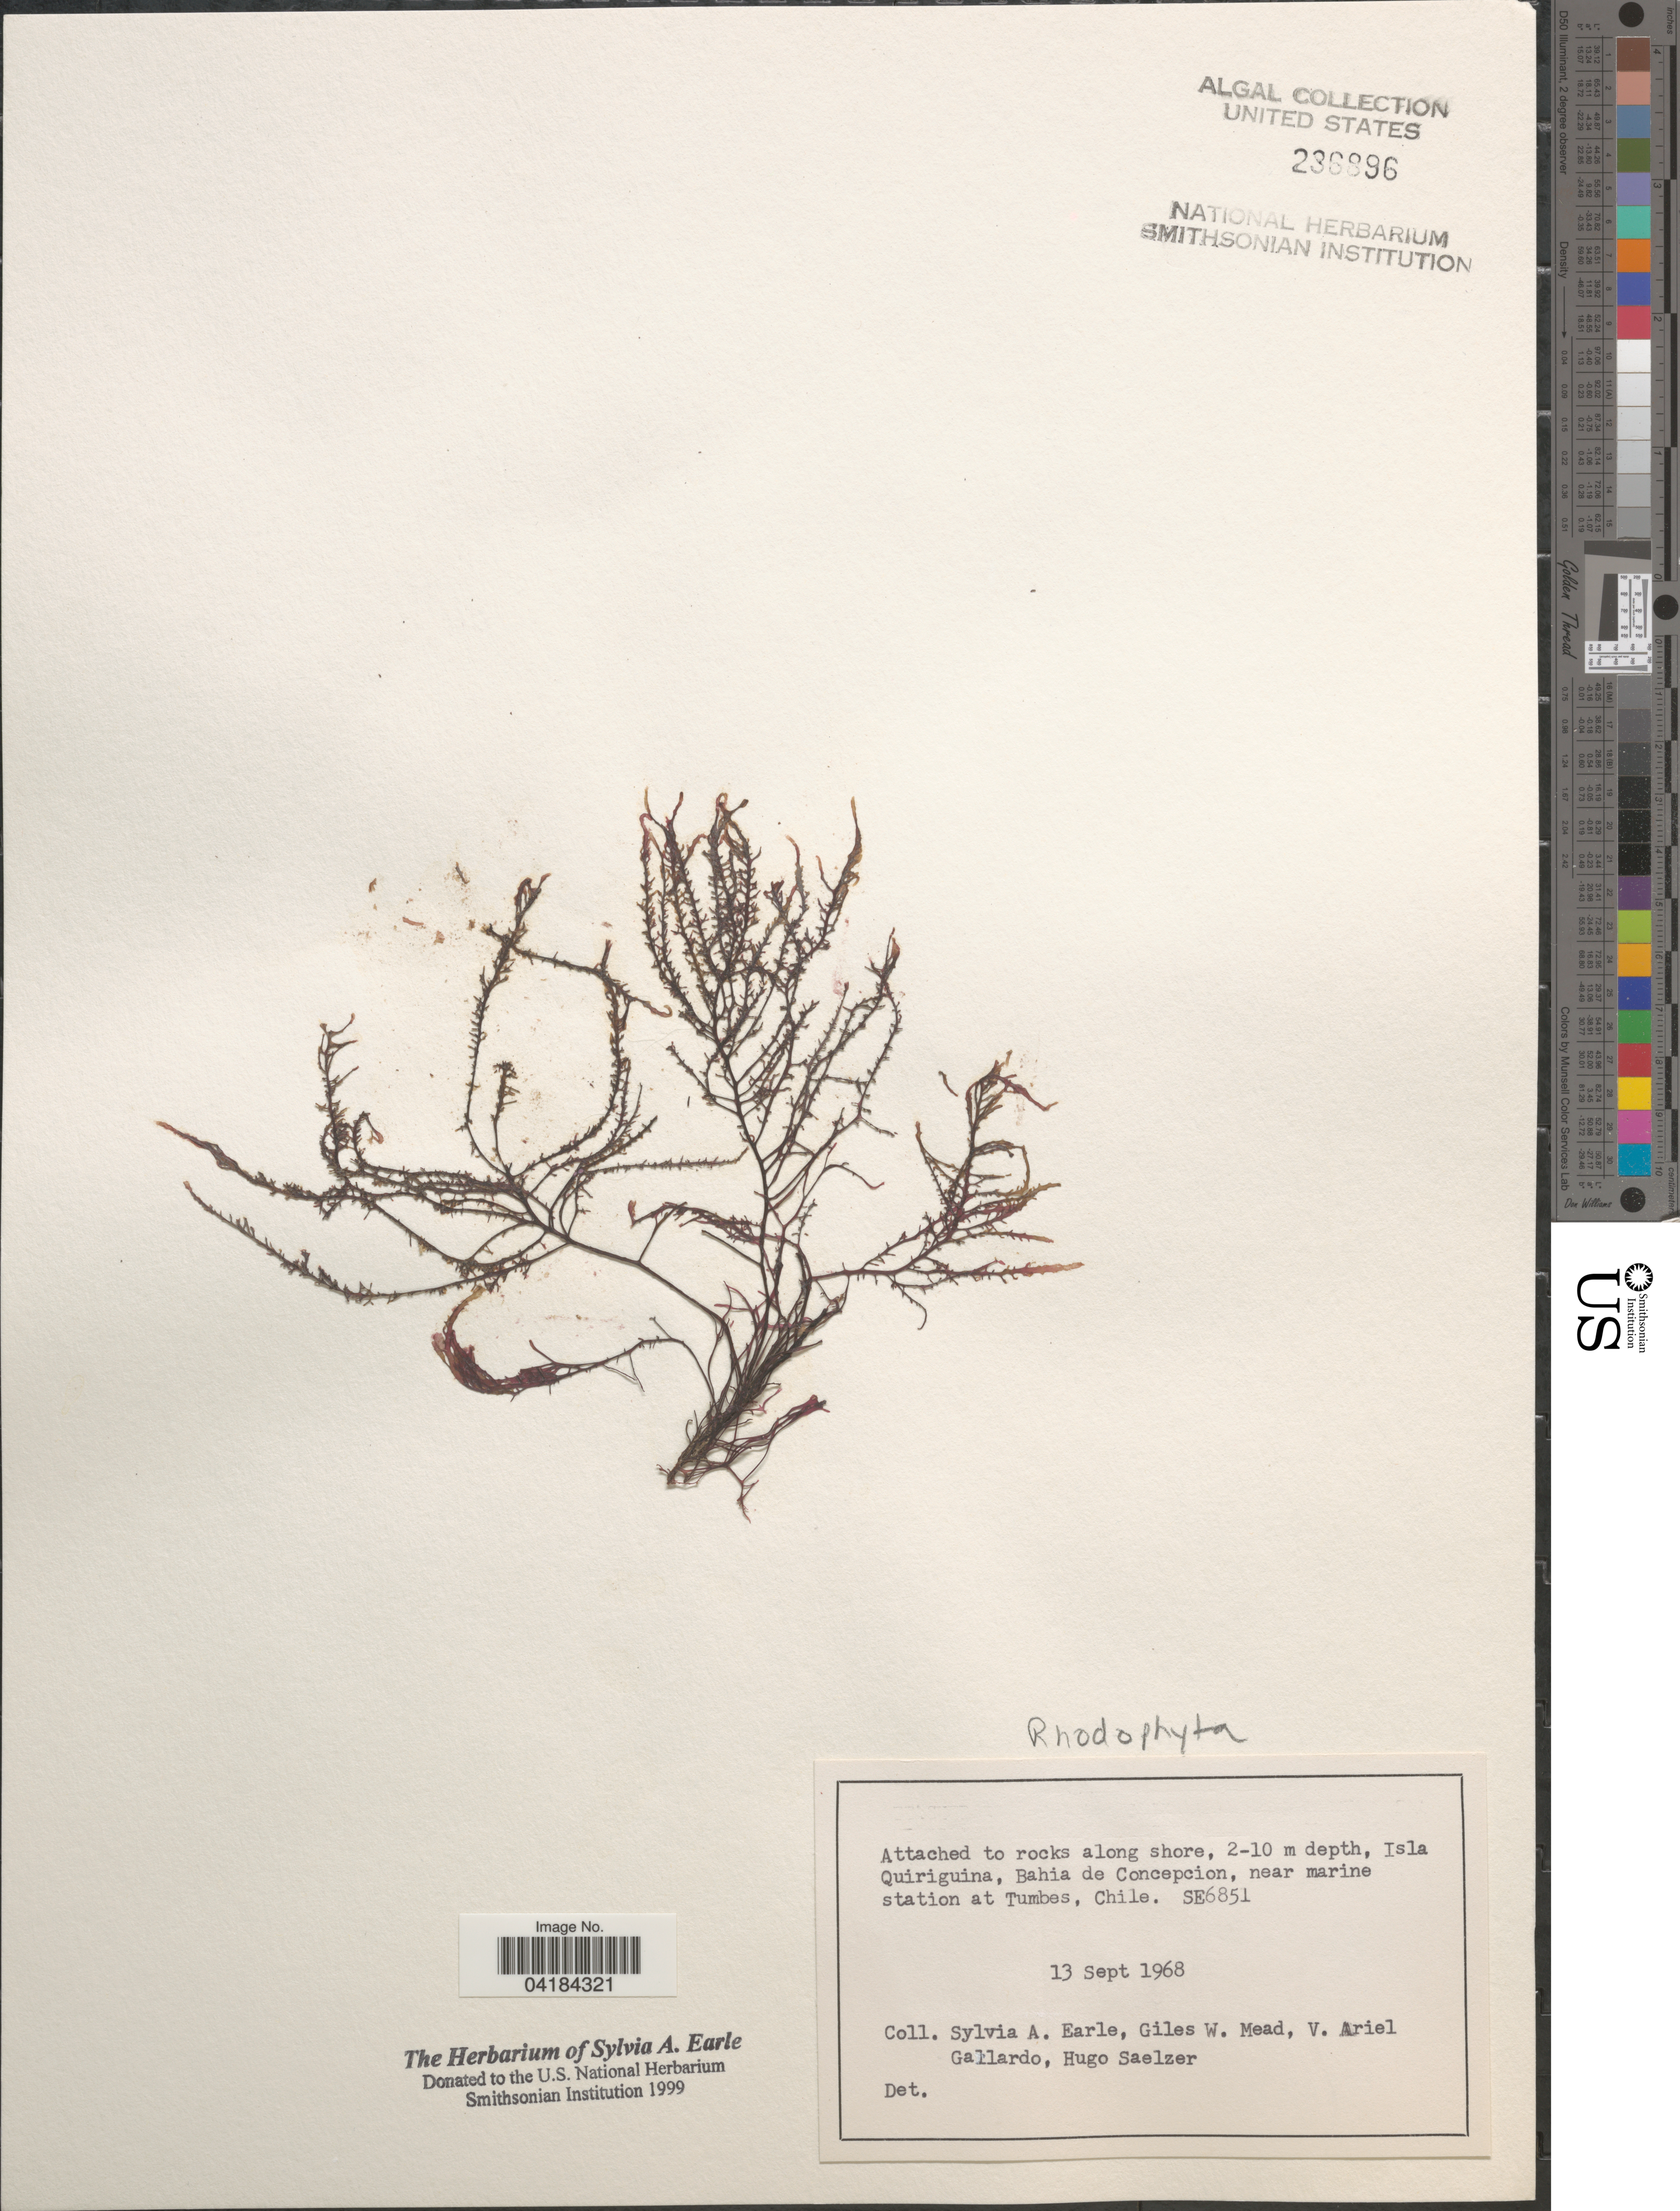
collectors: S. A. Earle, G. W. Mead, V. Gallardo & H. Saelzer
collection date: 1968-09-13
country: Chile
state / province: Bio-Bío (VIII)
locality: Isla Quiriguina [ = Quiriquina], Bahia de Concepcion, near marine station at Tumbes. SE6851.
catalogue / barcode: US 236896